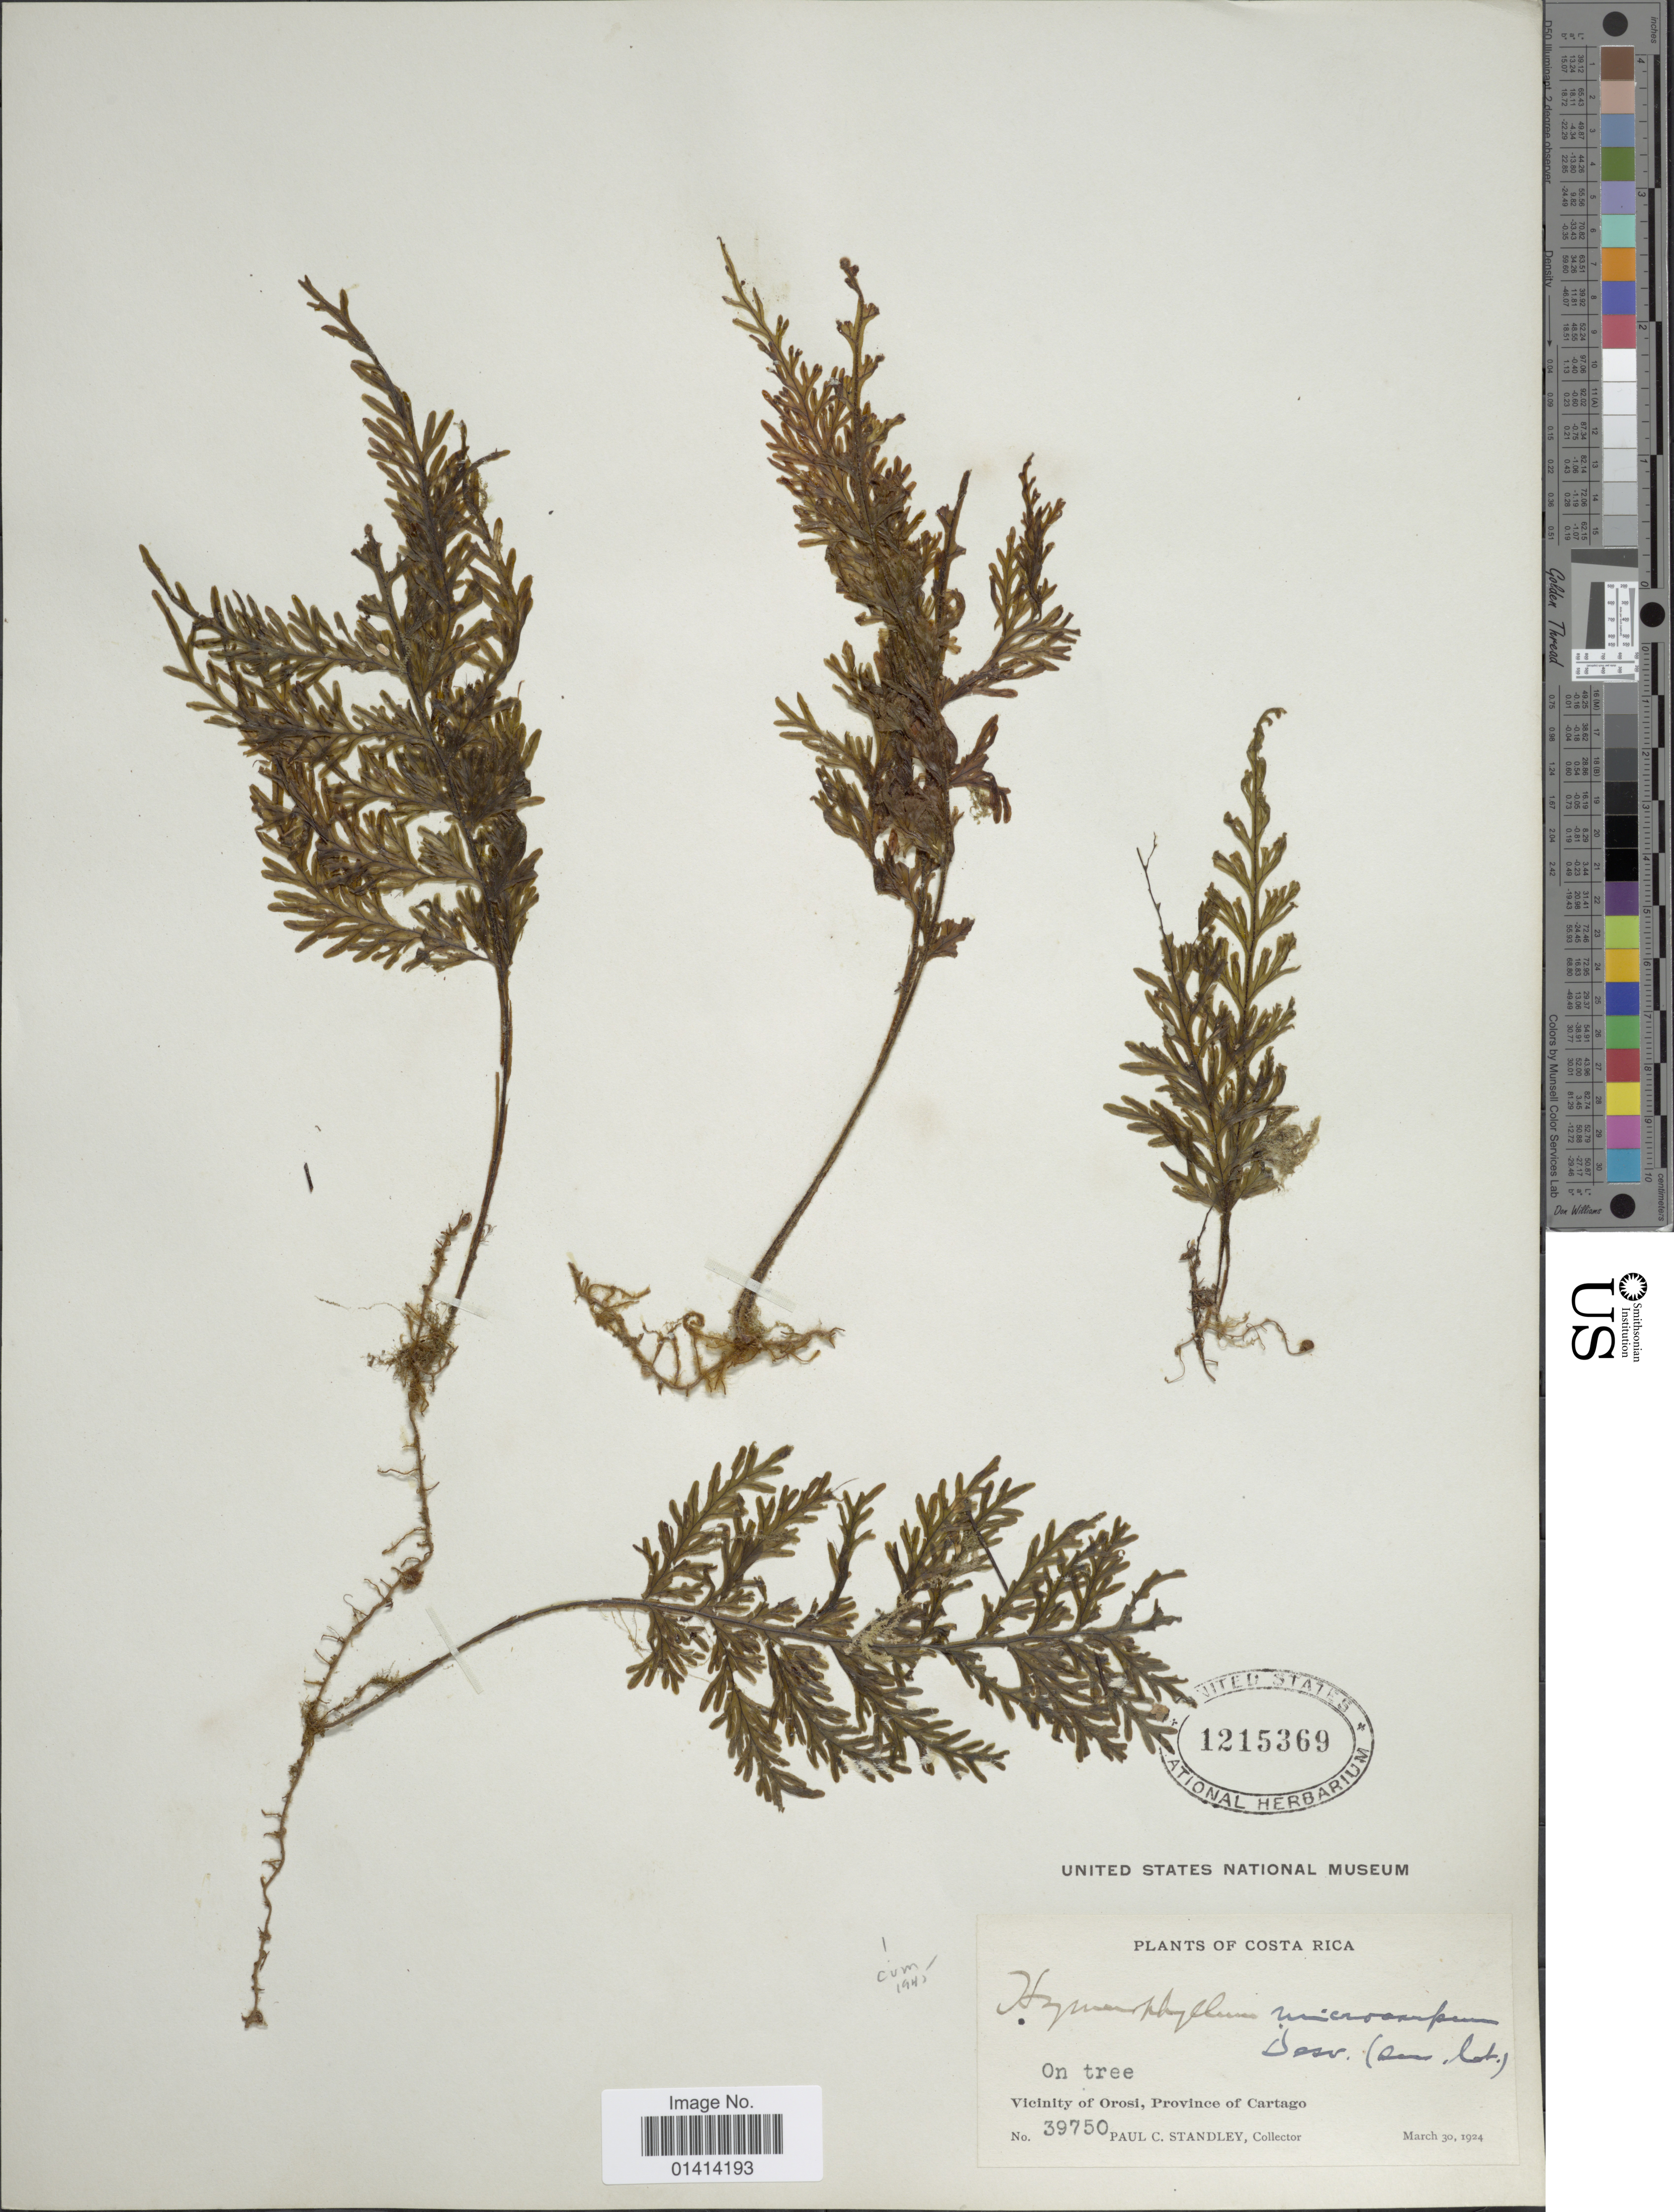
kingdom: Plantae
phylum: Tracheophyta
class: Polypodiopsida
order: Hymenophyllales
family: Hymenophyllaceae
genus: Hymenophyllum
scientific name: Hymenophyllum microcarpum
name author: (Desv.) Lellinger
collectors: P. C. Standley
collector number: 39750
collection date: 1924-03-30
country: Costa Rica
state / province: Cartago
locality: Vicinity of Orosi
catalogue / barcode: US 1215369